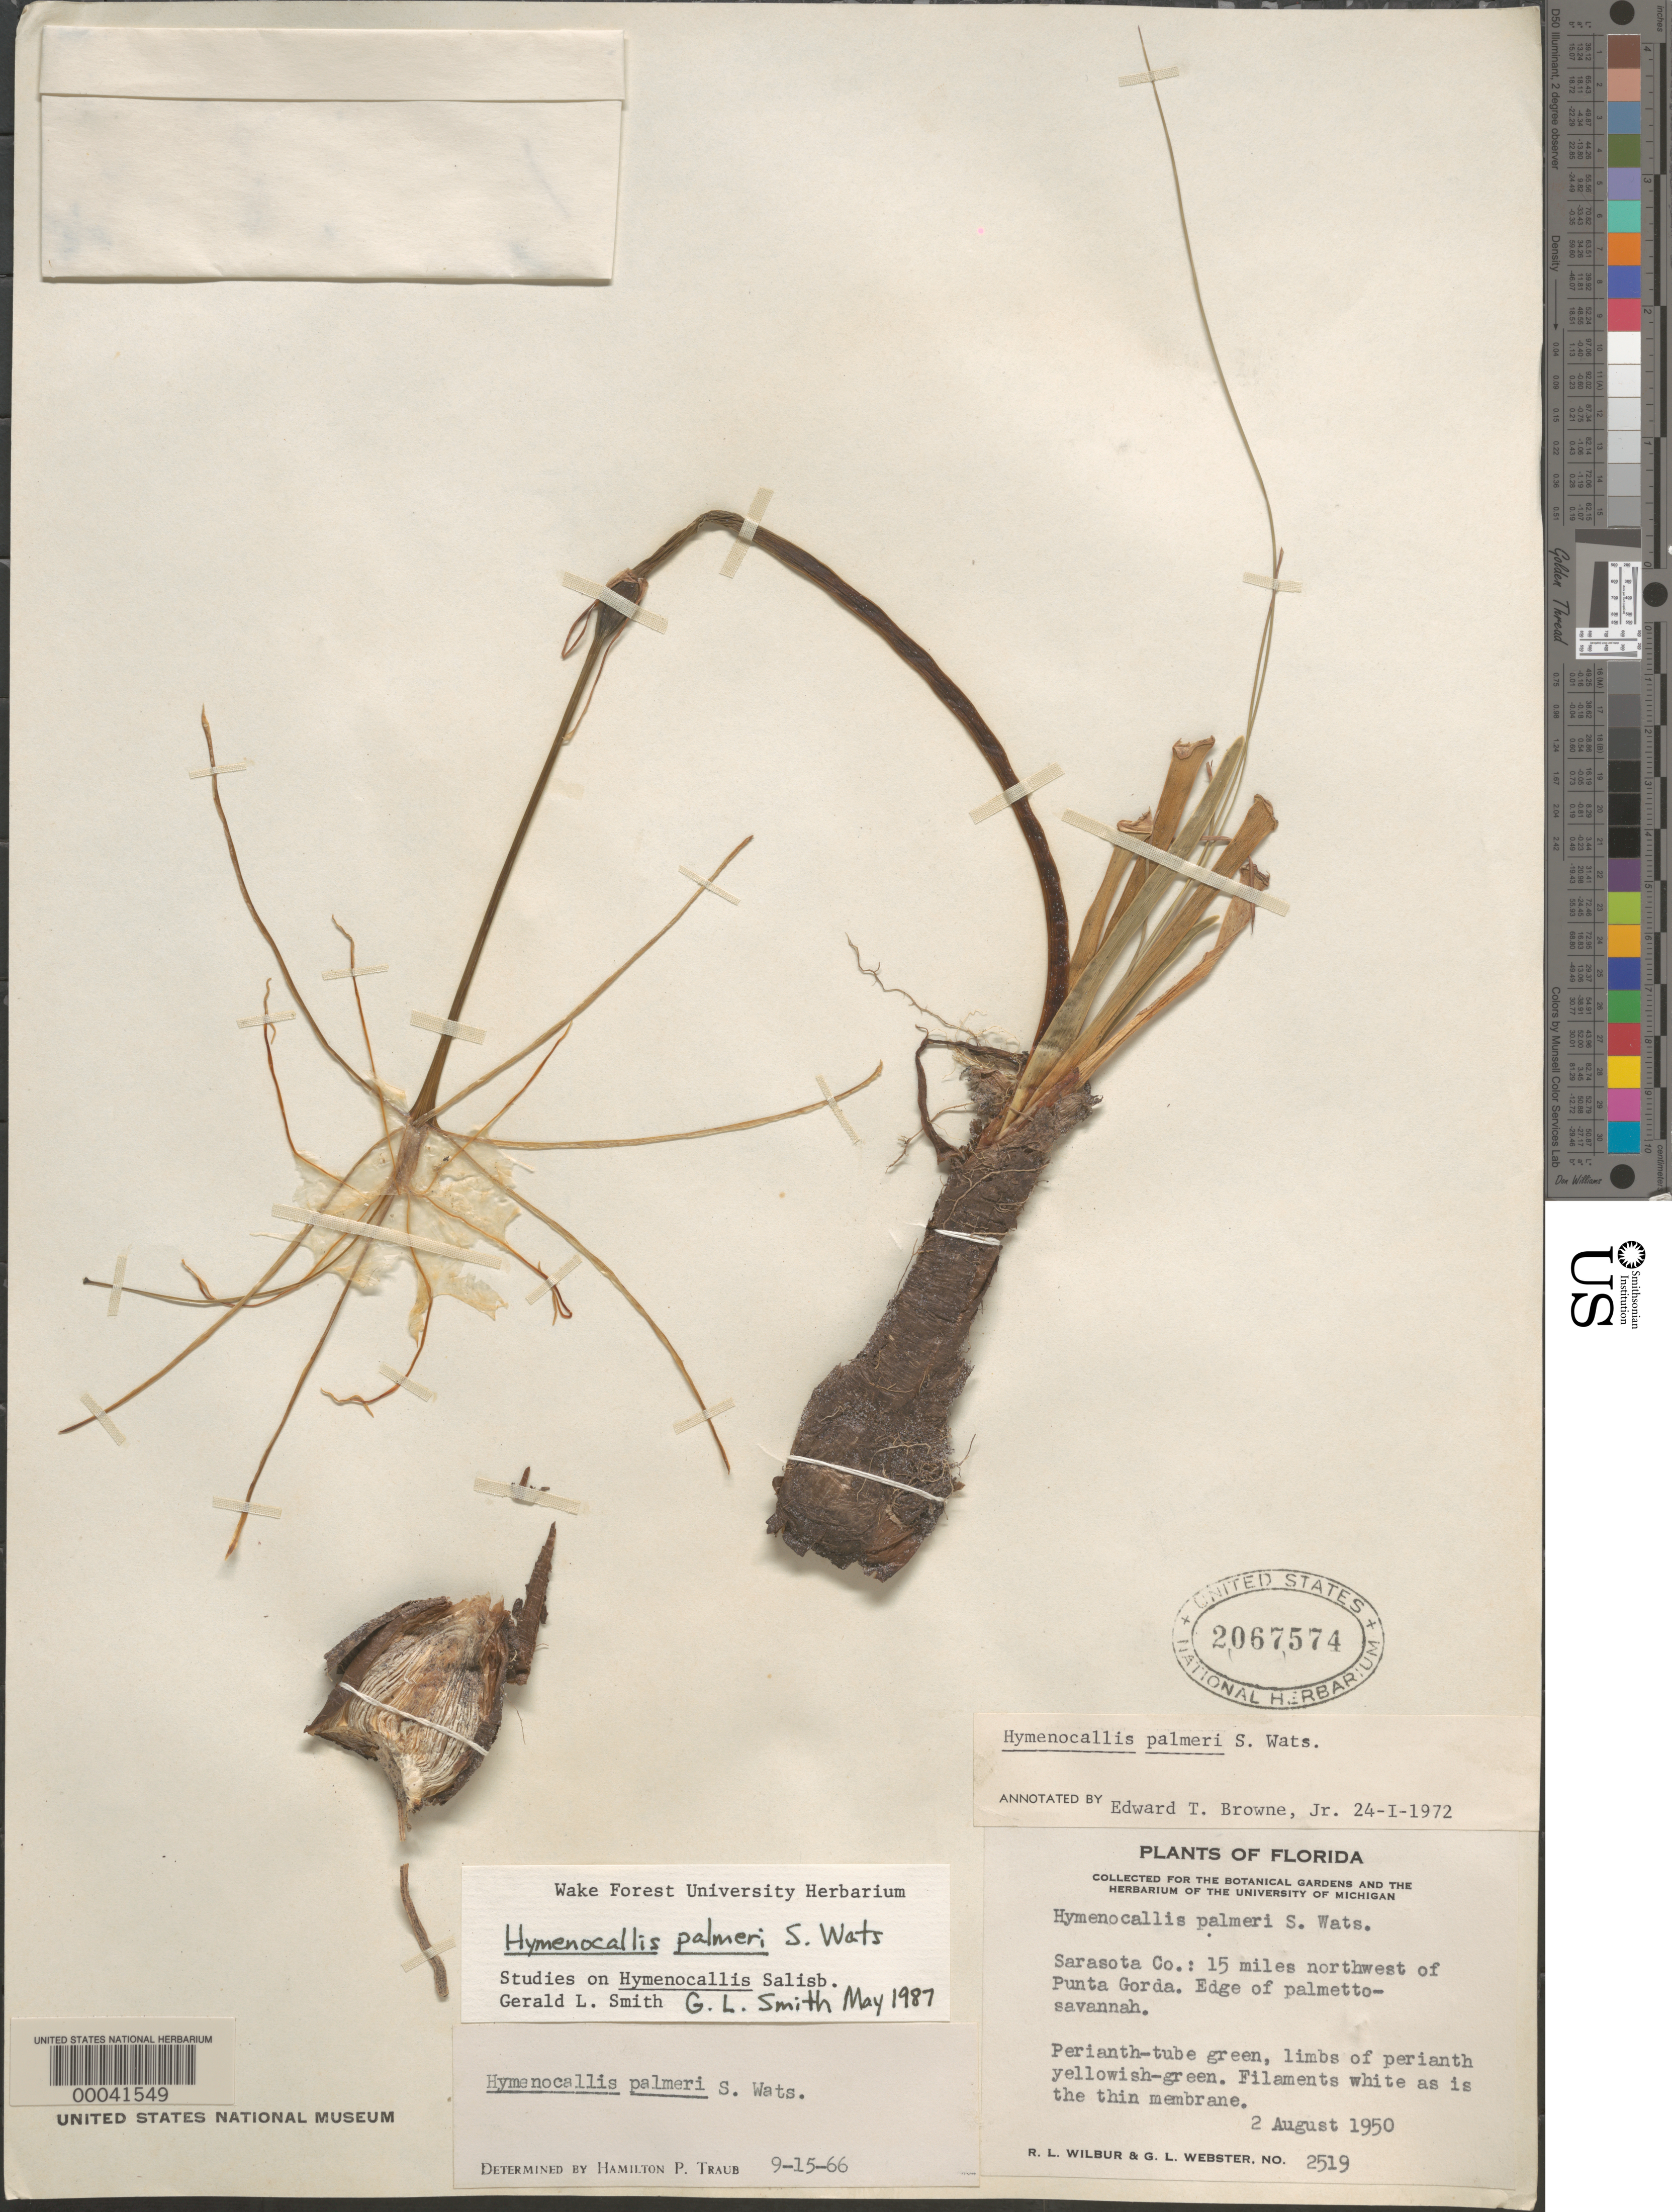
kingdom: Plantae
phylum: Tracheophyta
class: Liliopsida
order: Asparagales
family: Amaryllidaceae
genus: Hymenocallis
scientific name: Hymenocallis palmeri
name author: S. Watson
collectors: R. L. Wilbur & G. L. Webster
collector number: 2519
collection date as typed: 02 Aug 1950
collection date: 1950-08-02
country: United States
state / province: Florida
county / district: Sarasota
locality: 15 mi. nw of punta gorda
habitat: Edge of palmetto savannah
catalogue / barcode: US 2067574